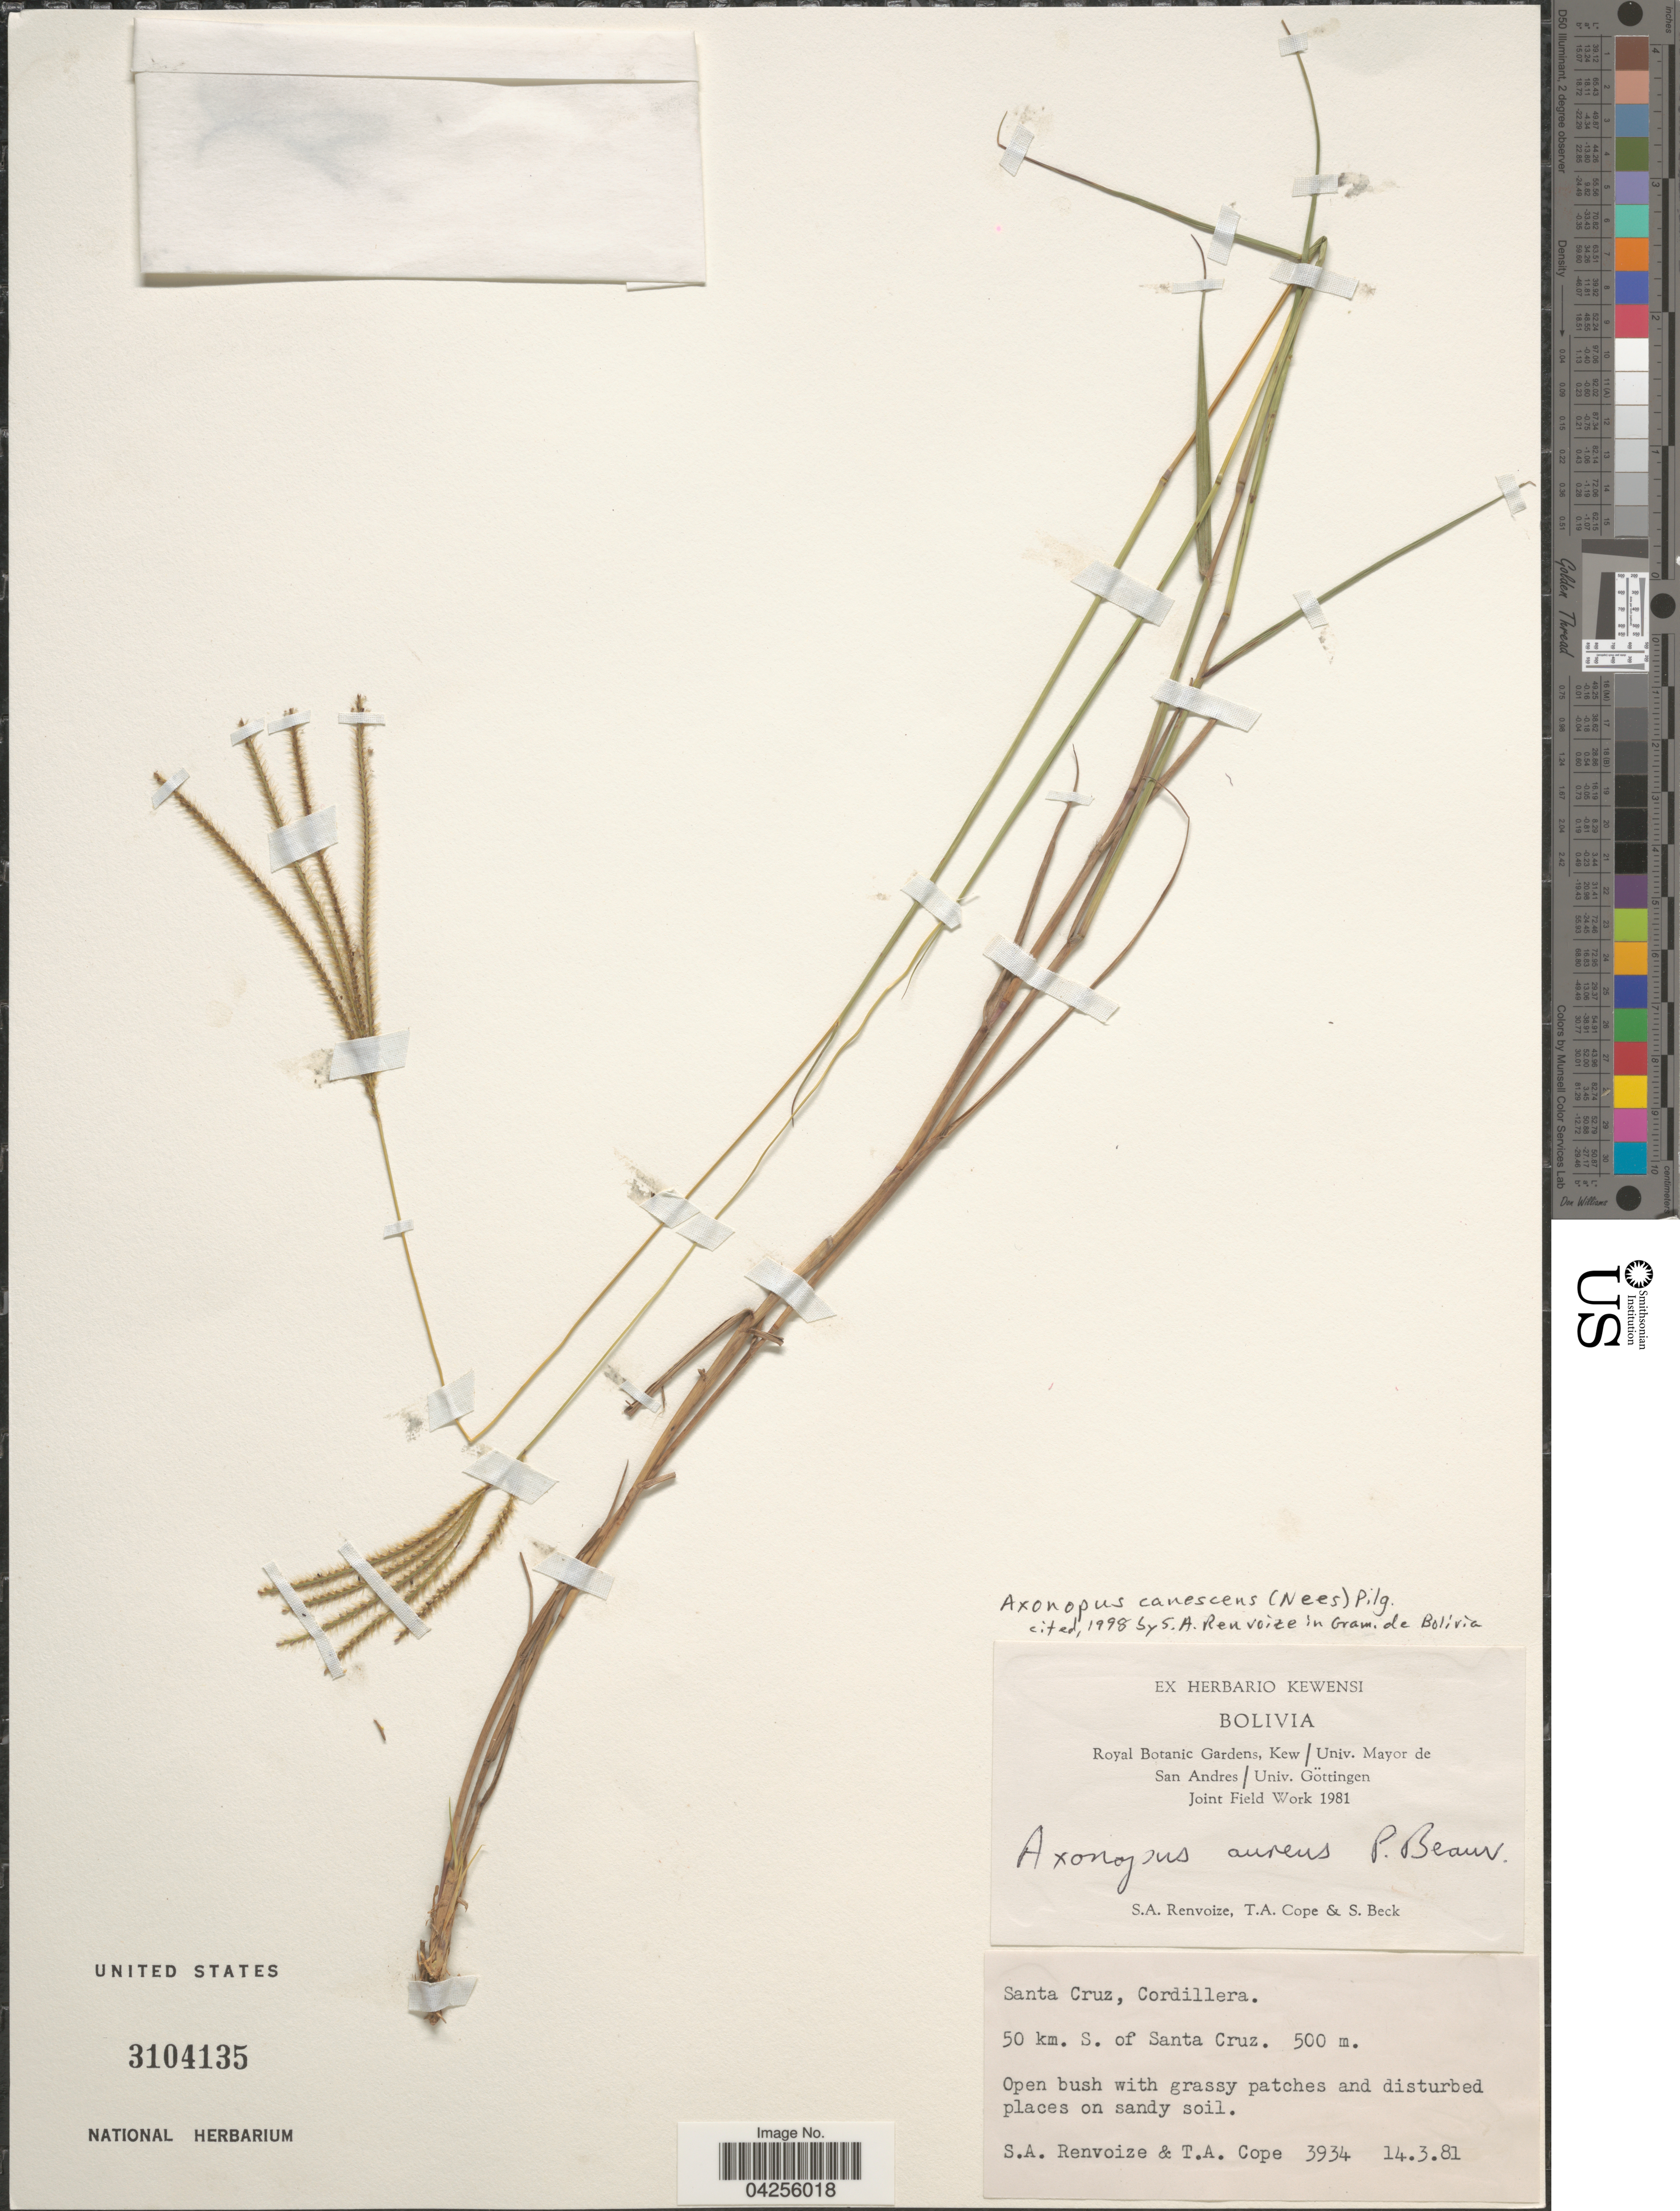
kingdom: Plantae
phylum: Tracheophyta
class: Liliopsida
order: Poales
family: Poaceae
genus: Axonopus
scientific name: Axonopus canescens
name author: (Nees ex Trin.) Pilg.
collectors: S. A. Renvoize, T. A. Cope & S. G. Beck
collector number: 3934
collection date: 1981-03-14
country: Bolivia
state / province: Santa Cruz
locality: Royal Botanic Gardens, Kew/Univ. Mayor de San Andres/Univ. Göttingen Joint Field Work 1981. Cordillera. 50 km. S. of Santa Cruz. Open bush with grassy patches and disturbed places on sandy soil.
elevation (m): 500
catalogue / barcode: US 3104135